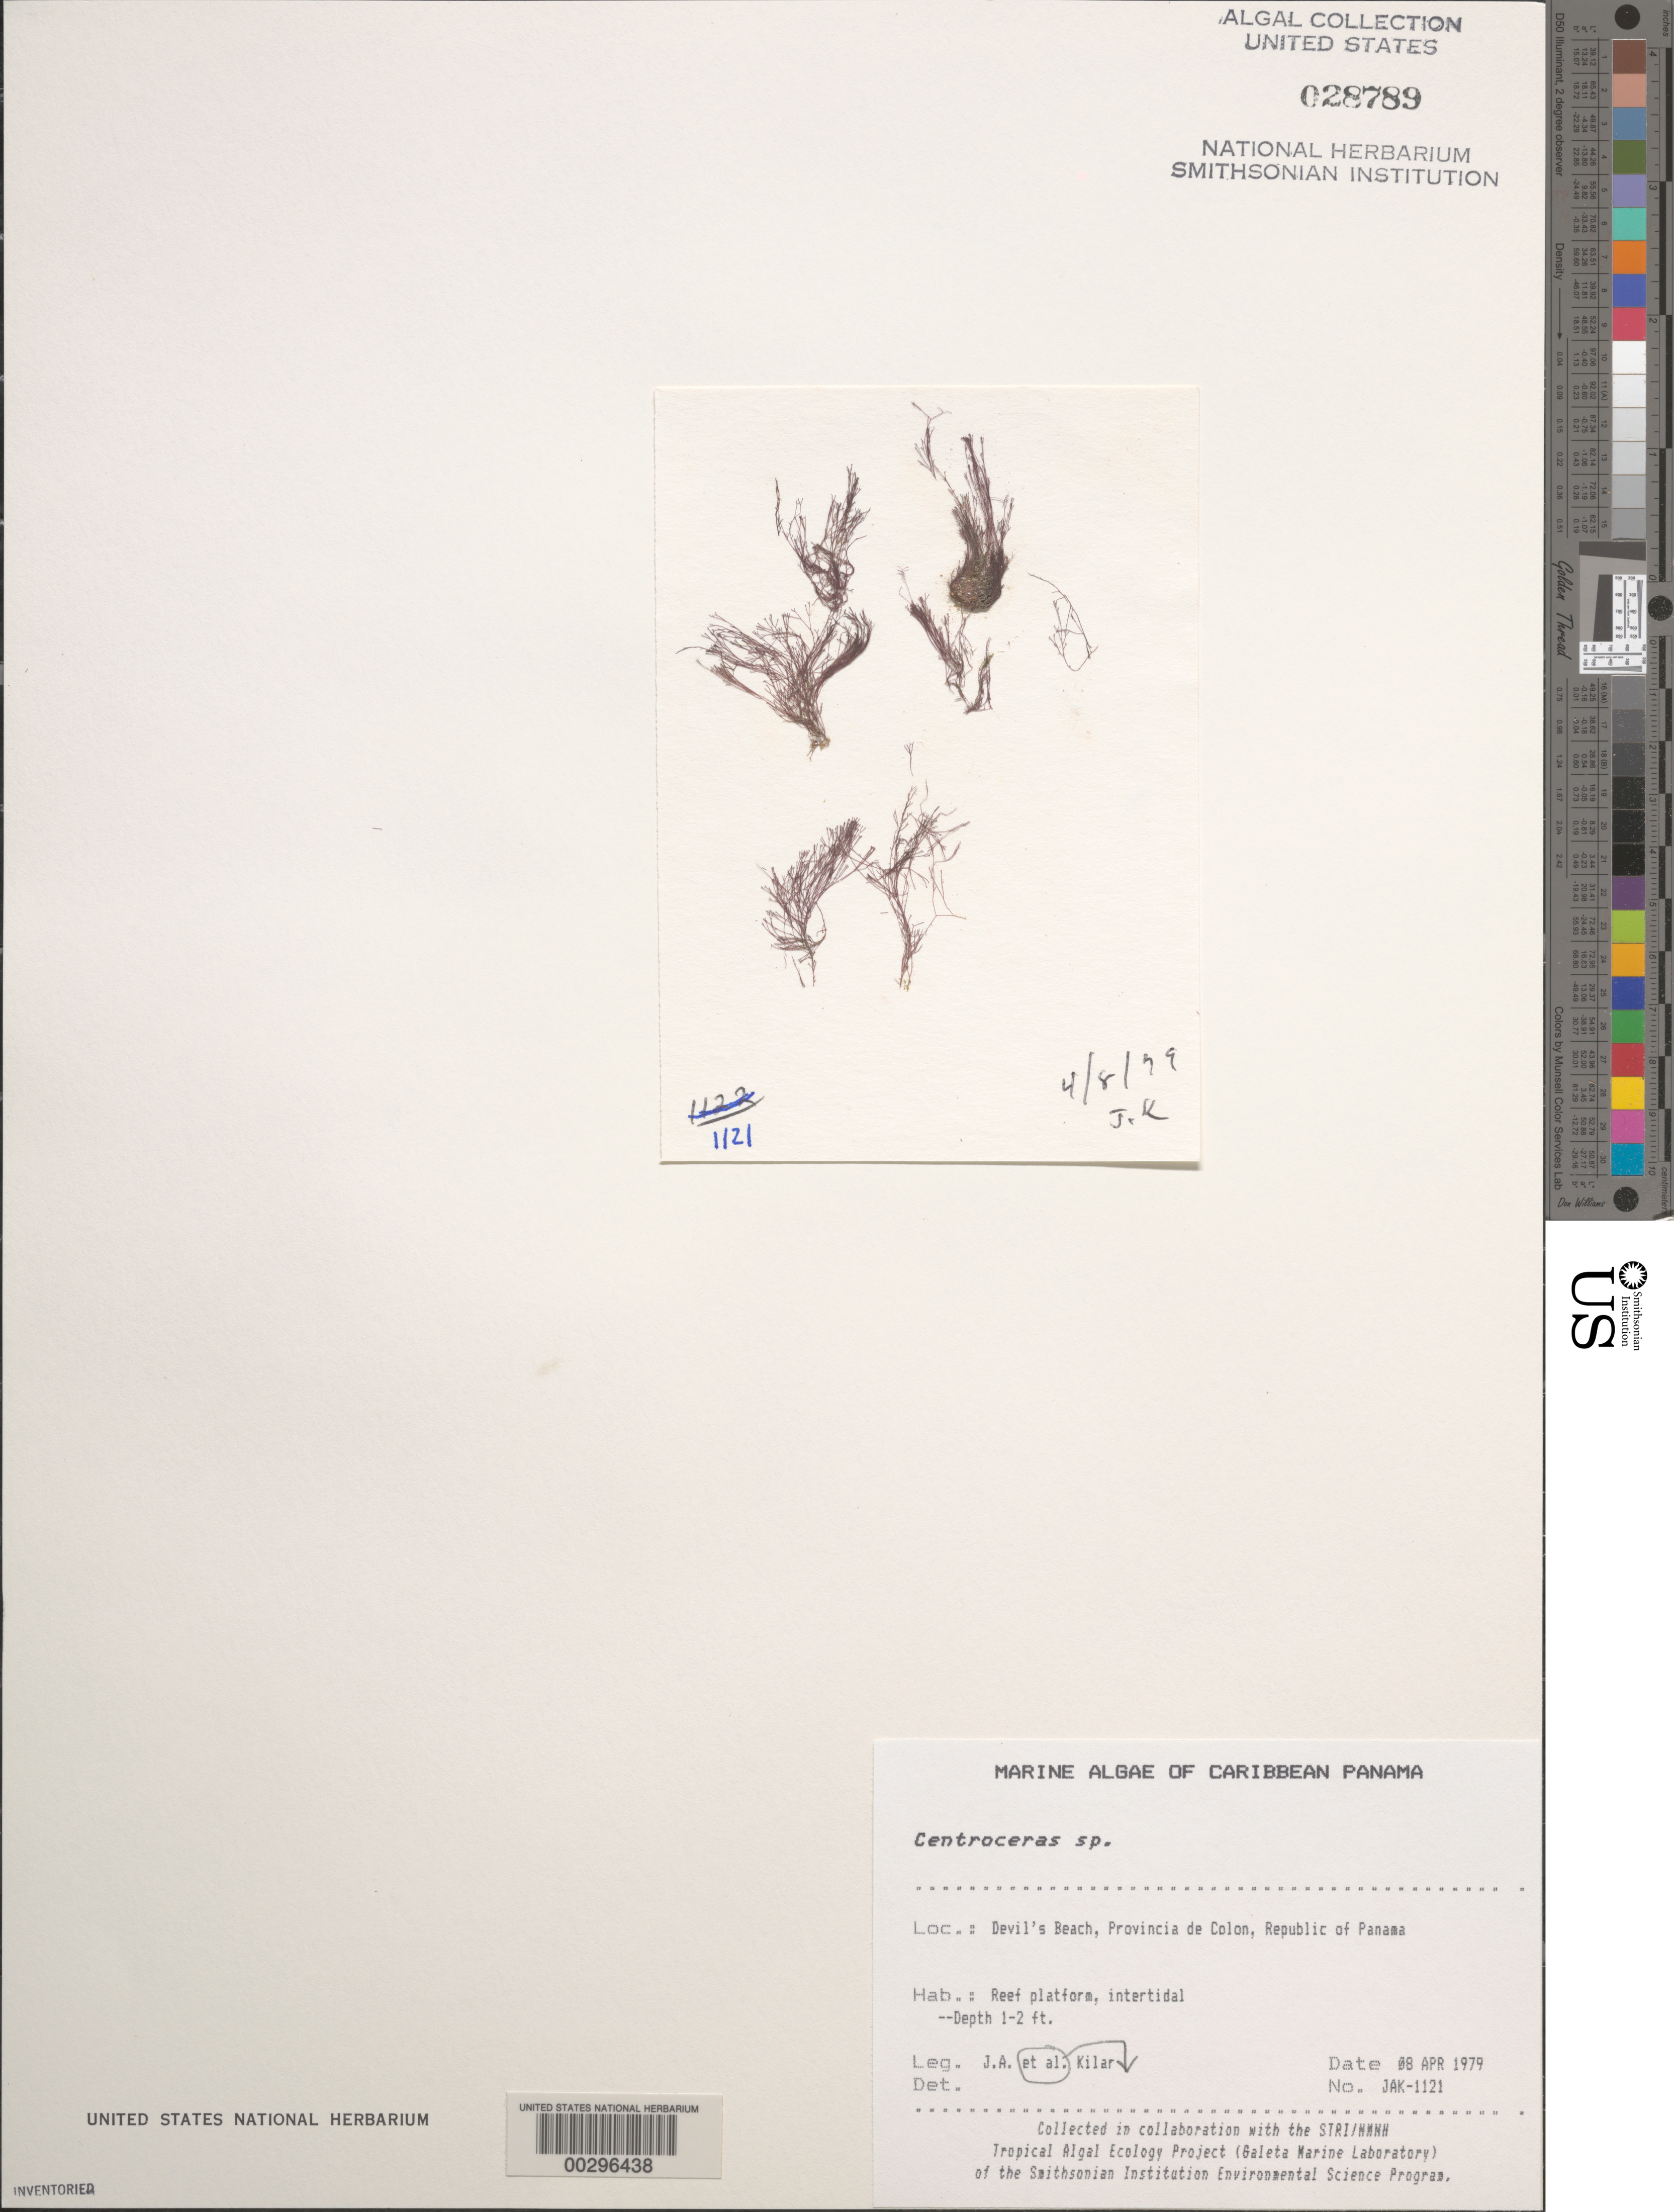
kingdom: Plantae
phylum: Rhodophyta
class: Florideophyceae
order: Ceramiales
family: Ceramiaceae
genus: Centroceras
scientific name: Centroceras sp.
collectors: J. A. Kilar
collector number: JAK-1121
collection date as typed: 08 Apr 1979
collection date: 1979-04-08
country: Panama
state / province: Colón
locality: Devil's Beach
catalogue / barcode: US 28789